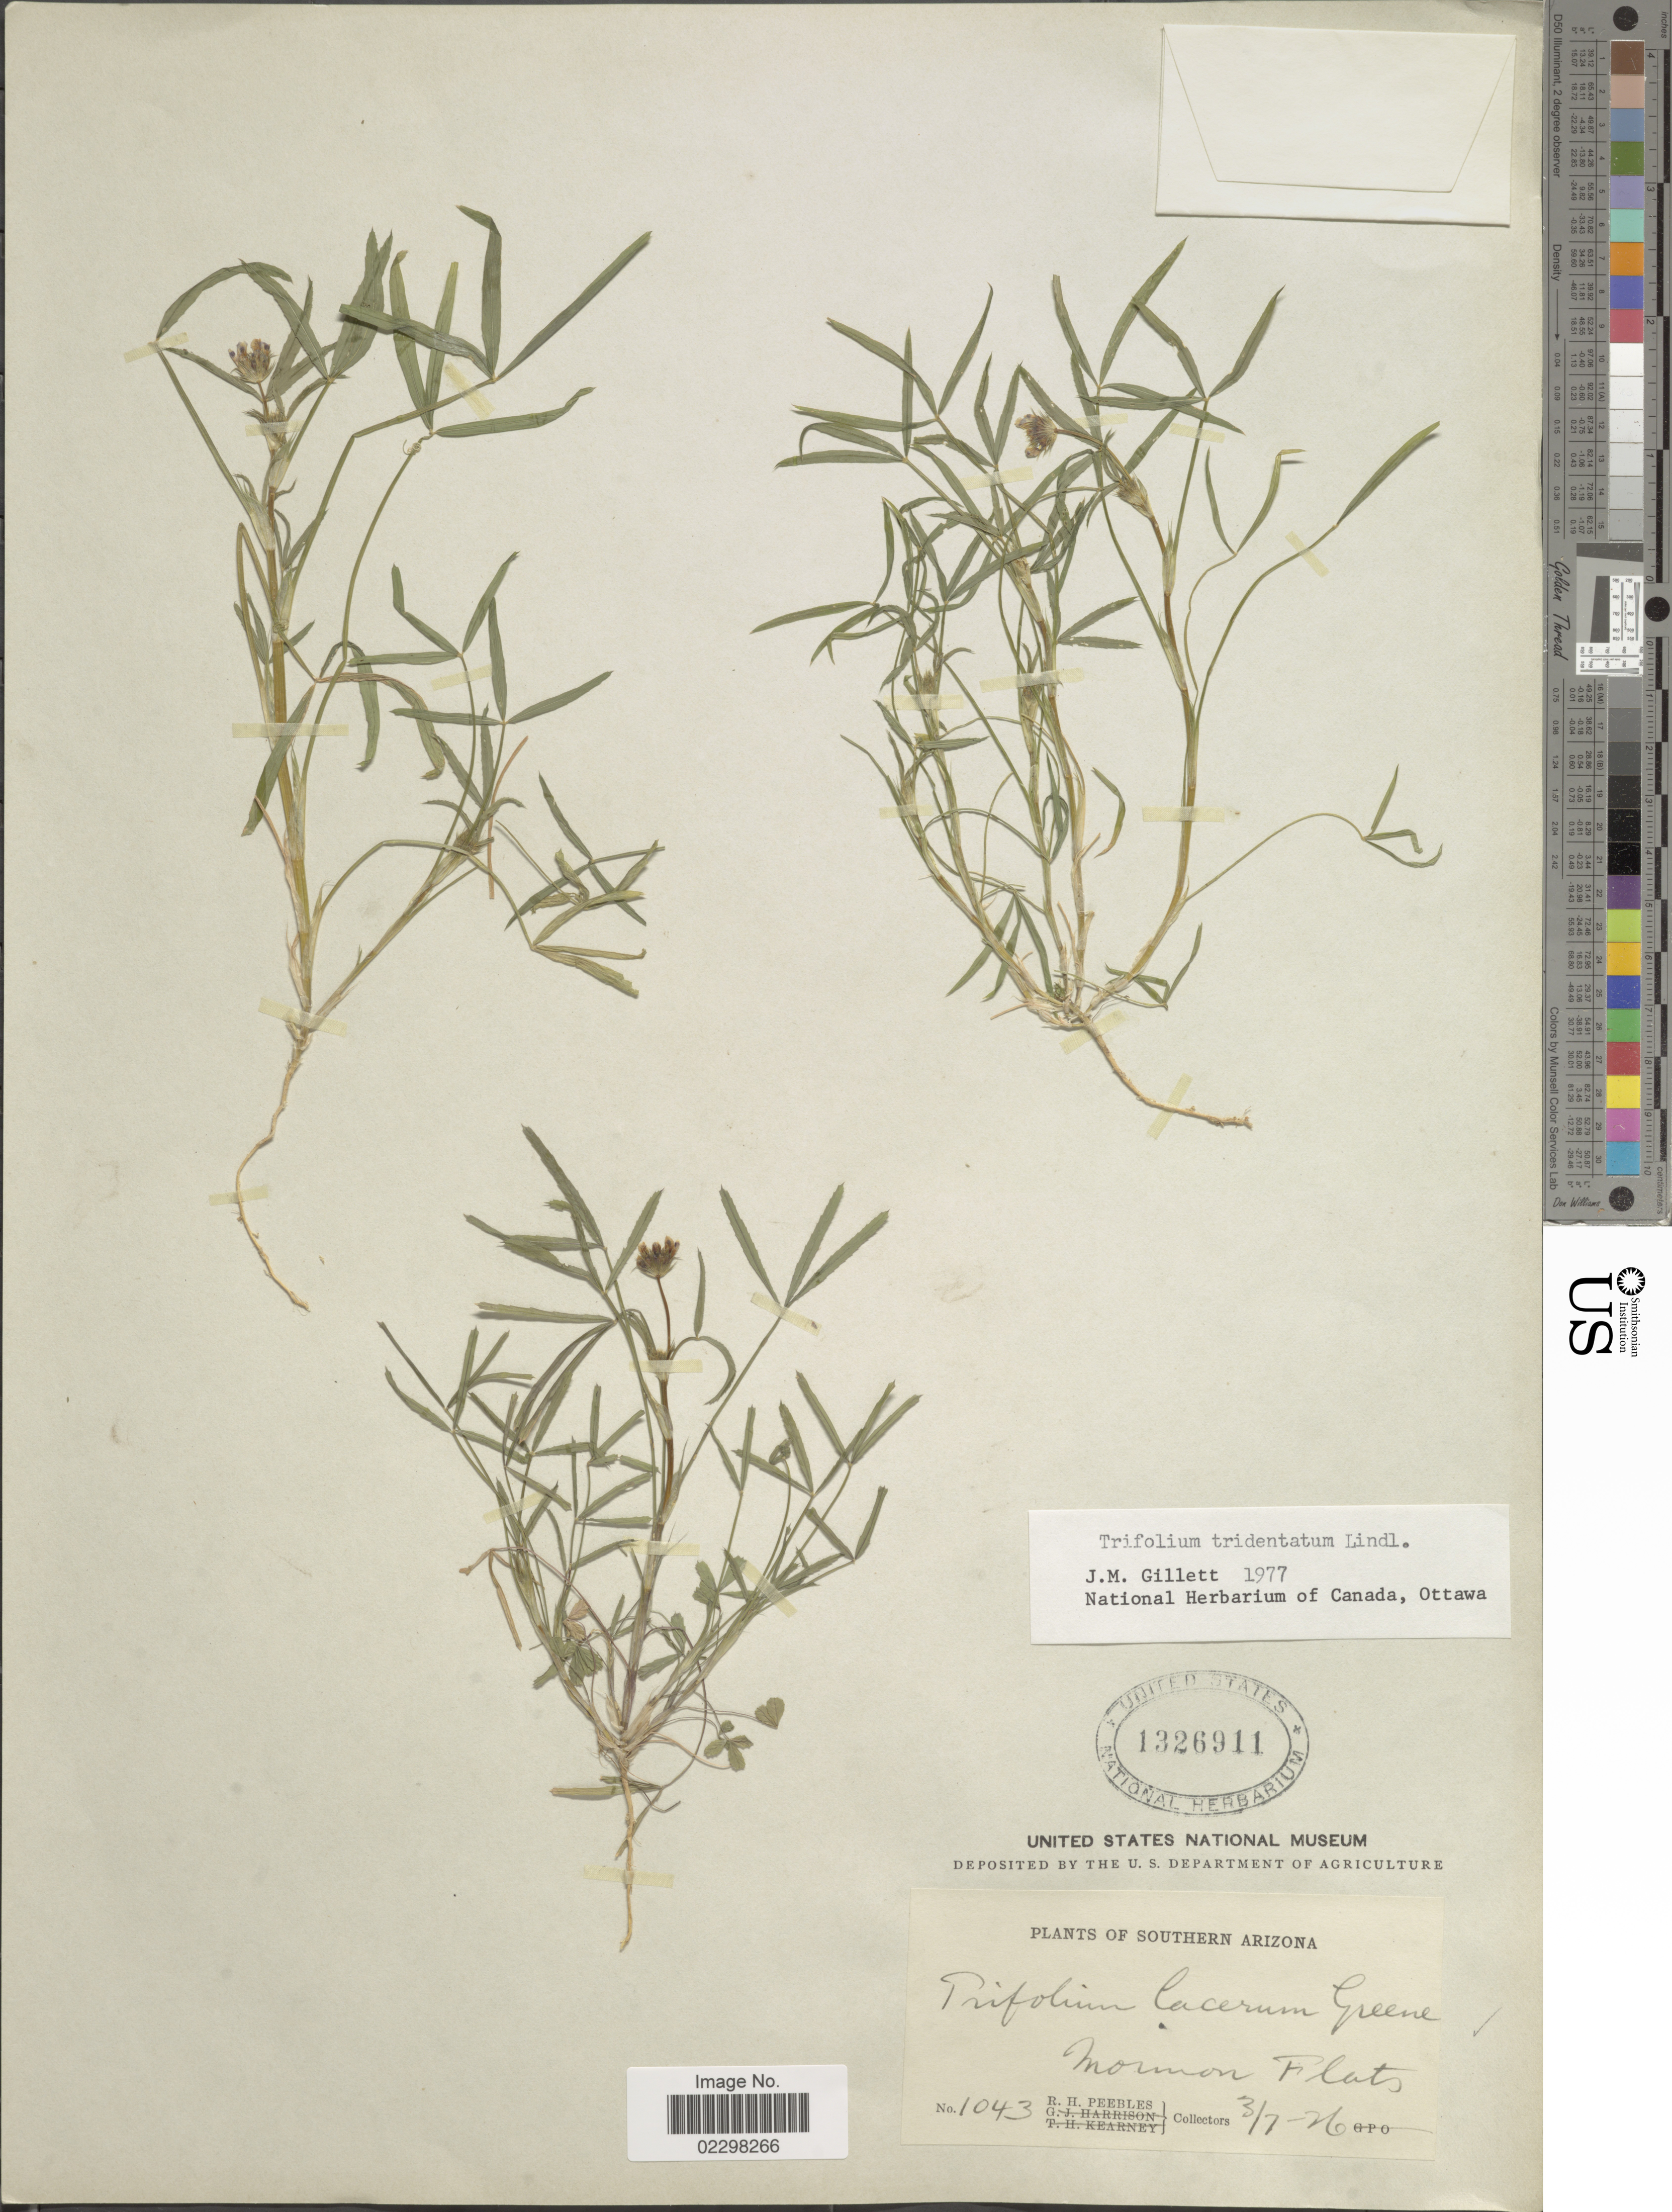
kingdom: Plantae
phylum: Tracheophyta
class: Magnoliopsida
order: Fabales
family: Fabaceae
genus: Trifolium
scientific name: Trifolium tridentatum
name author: Lindl.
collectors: R. H. Peebles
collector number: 1043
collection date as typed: Transcribed d/m/y: 7/3/26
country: United States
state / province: Arizona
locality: Southern Arizona. Mormon Flats.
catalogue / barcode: US 1326911